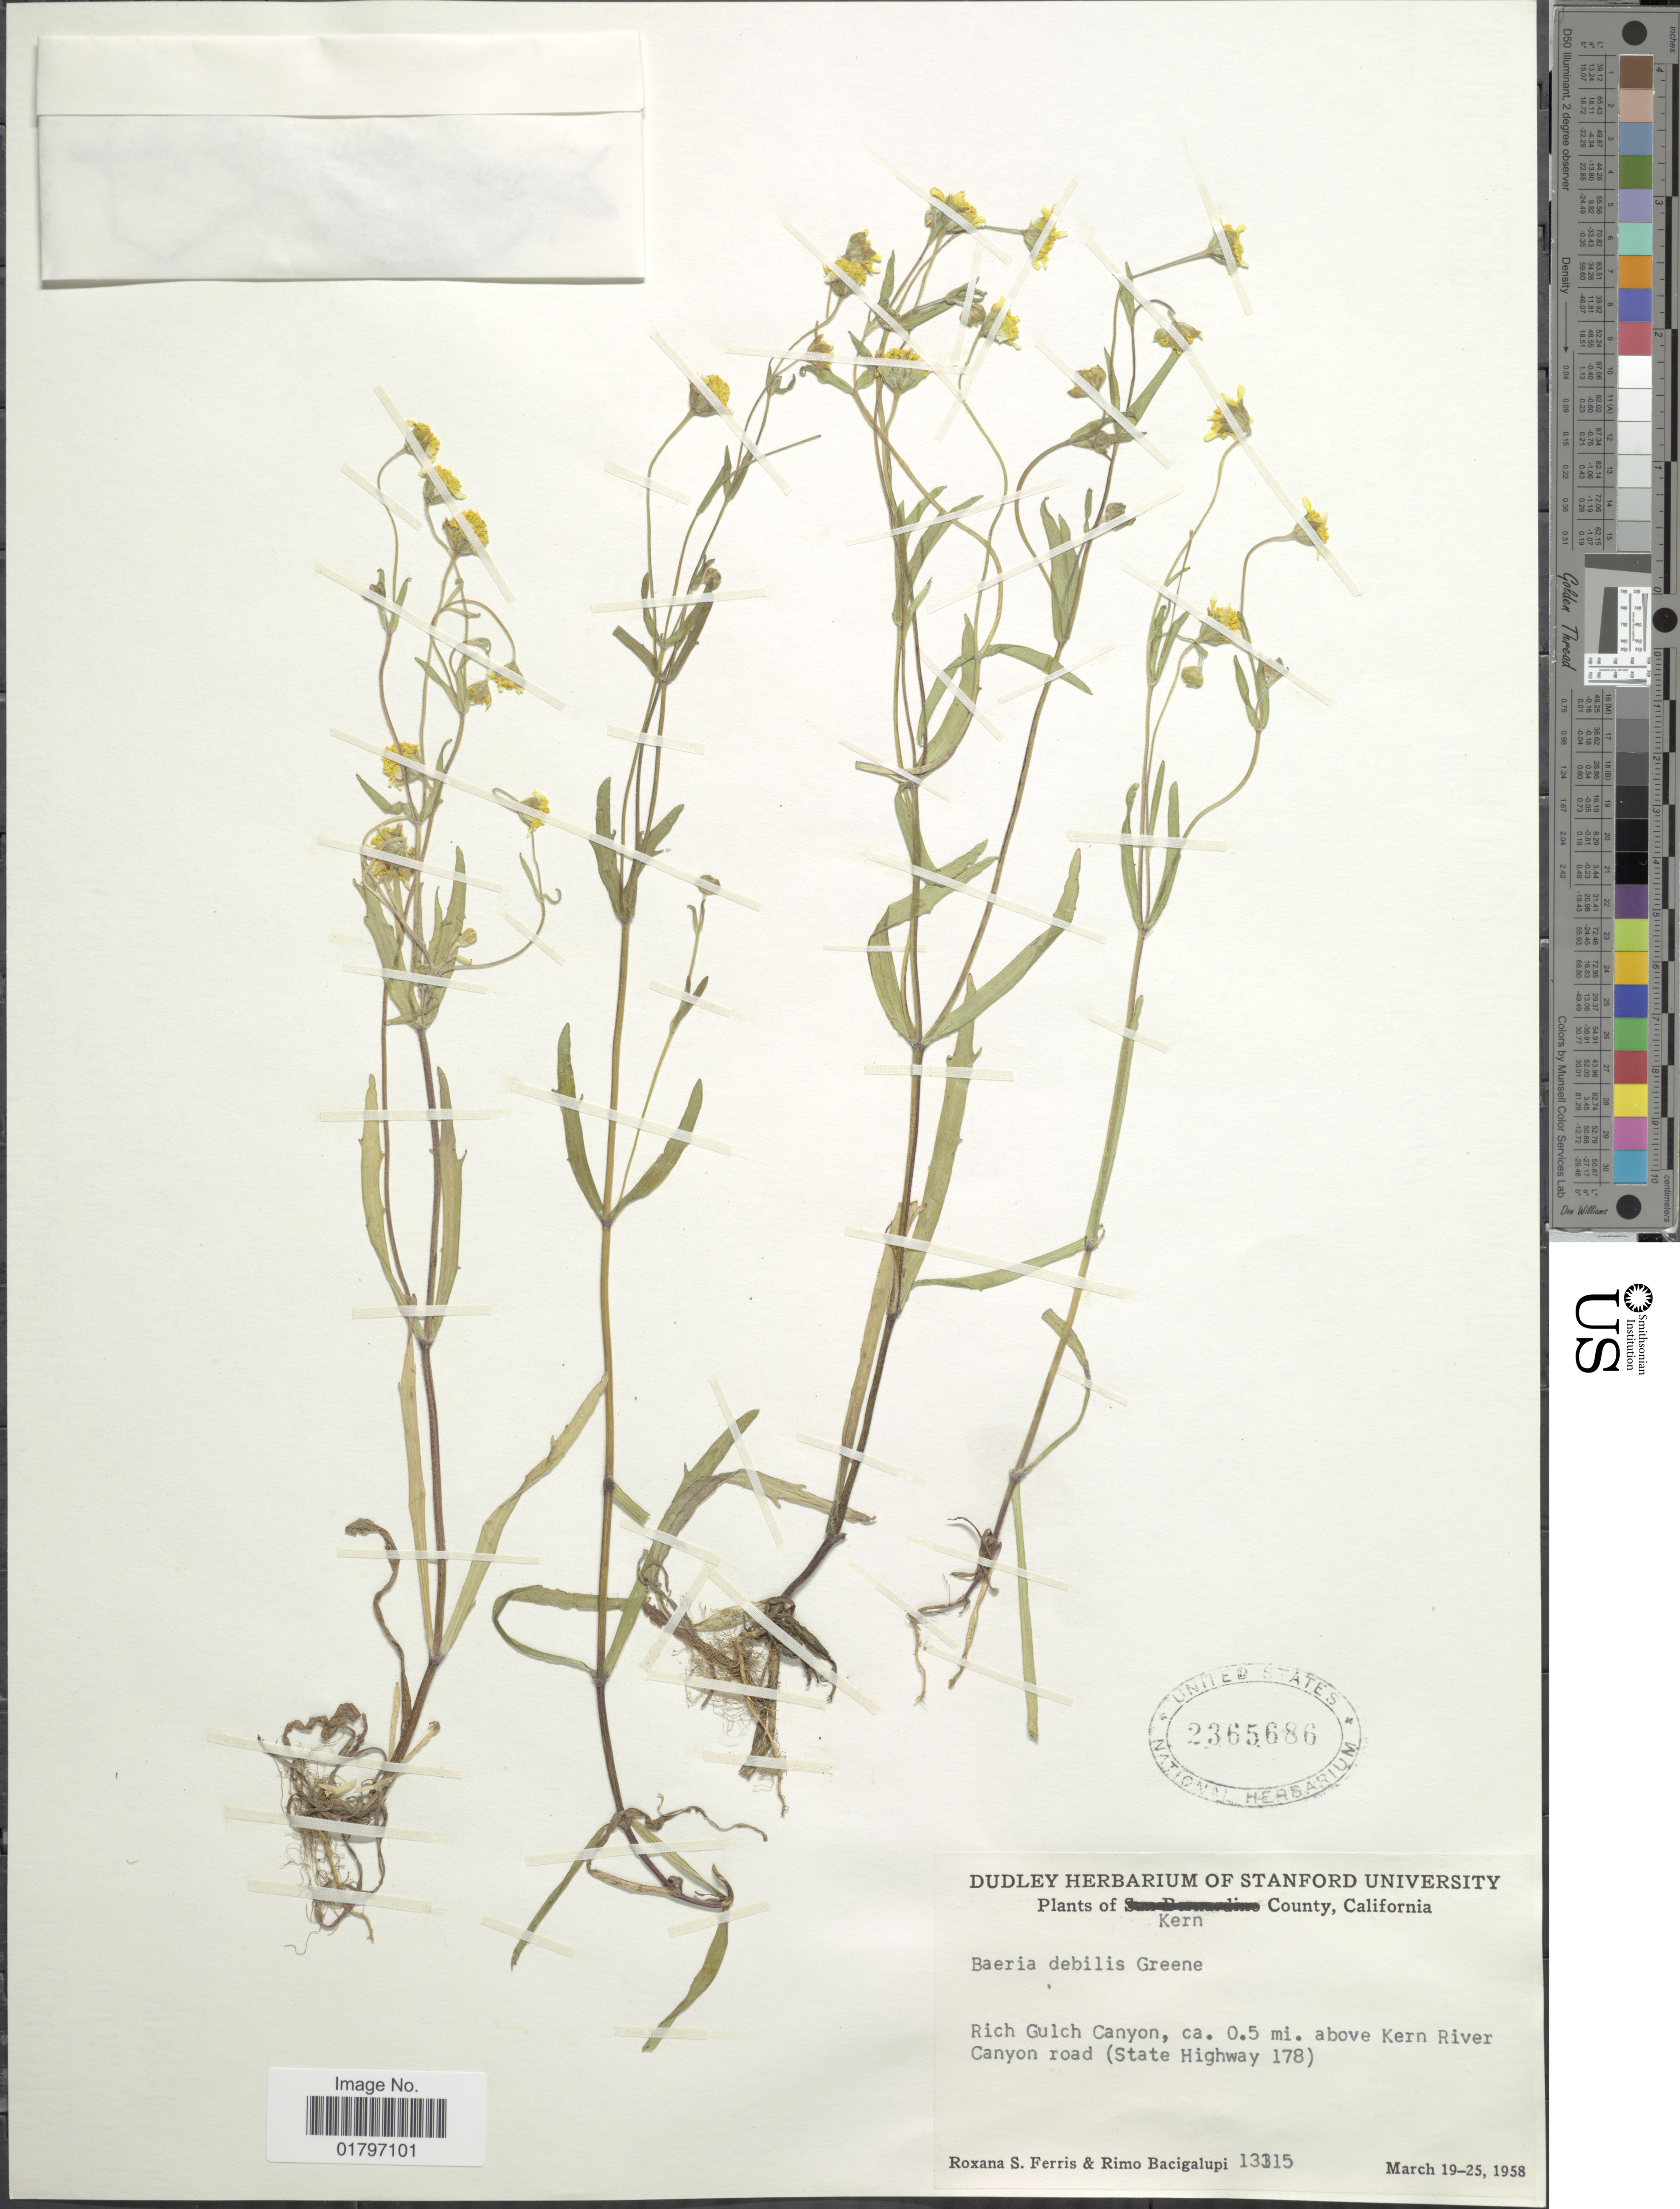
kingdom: Plantae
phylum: Tracheophyta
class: Magnoliopsida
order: Asterales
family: Asteraceae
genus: Lasthenia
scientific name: Lasthenia debilis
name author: (Greene ex A. Gray) Ornduff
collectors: R. S. Ferris & R. Bacigalupi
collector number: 13315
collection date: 1958-03-19/1958-03-25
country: United States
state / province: California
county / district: Kern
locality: Kern County. Rich Gulch Canyon, ca. 0.5 mi. above Kern River Canyon road (State Highway 178)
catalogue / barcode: US 2365686